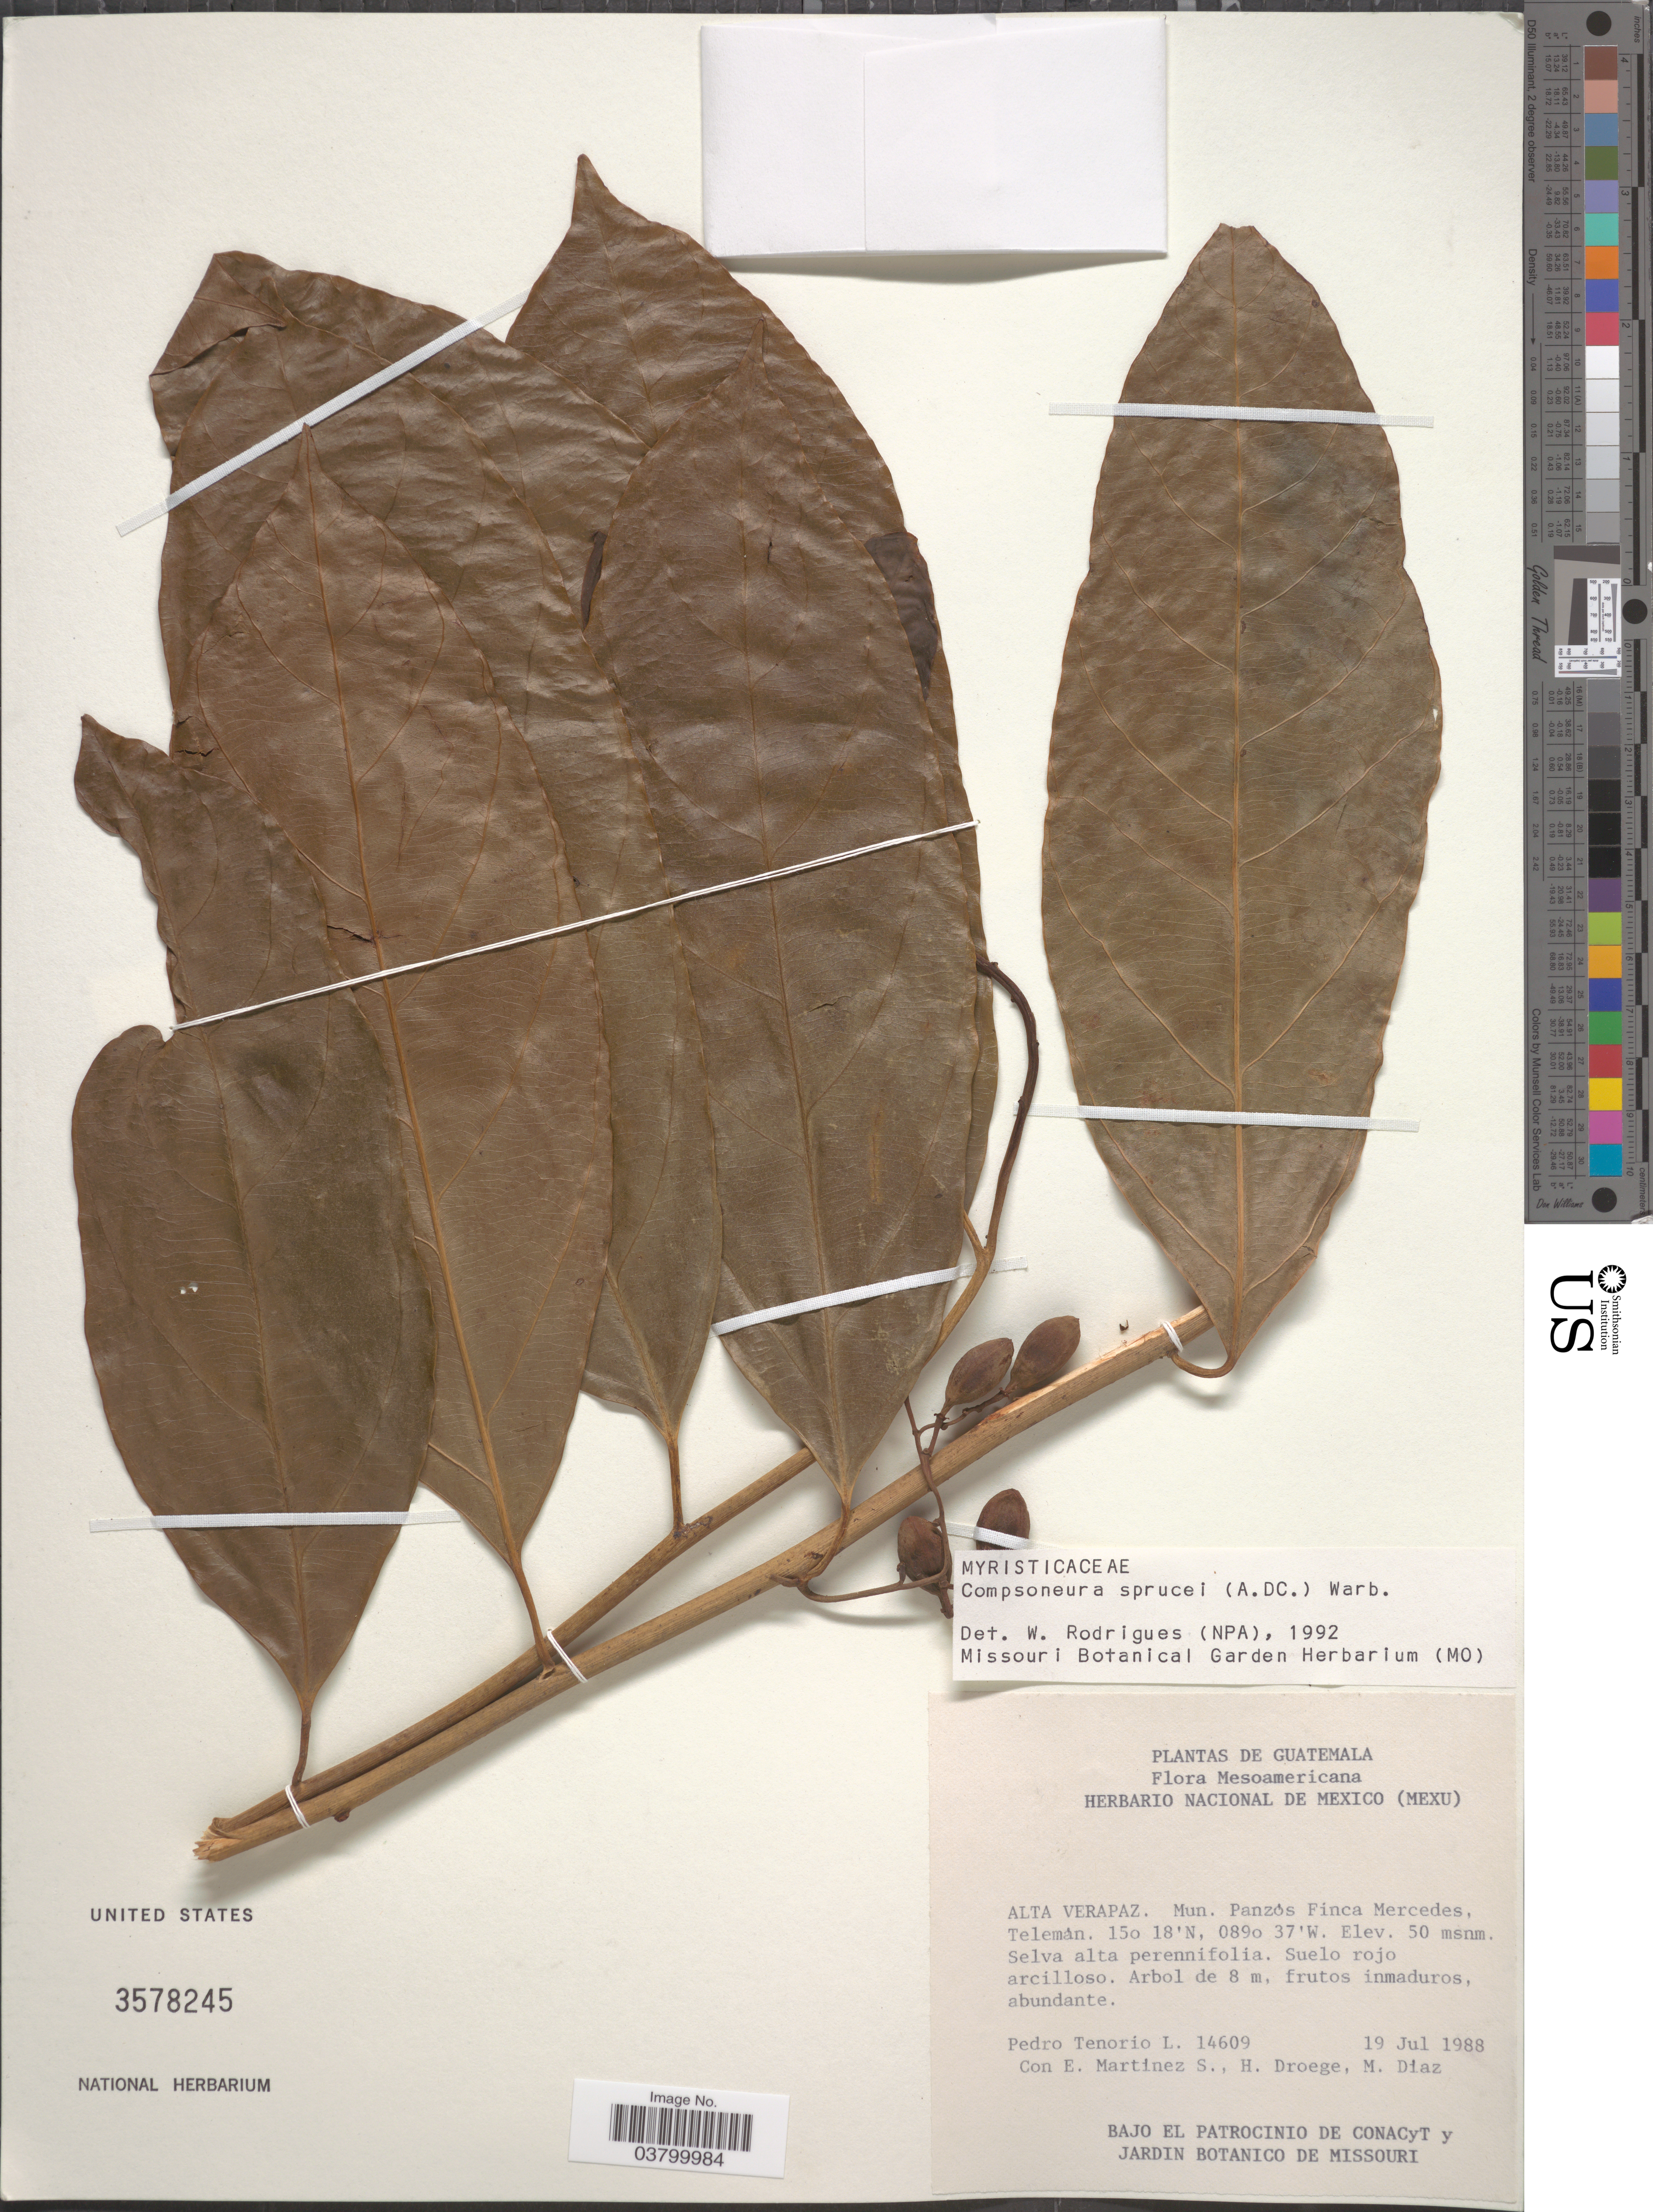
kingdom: Plantae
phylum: Tracheophyta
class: Magnoliopsida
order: Magnoliales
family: Myristicaceae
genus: Compsoneura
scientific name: Compsoneura sprucei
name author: (A. DC.) Warb.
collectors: P. Tenorio L., E. M. Martínez S., H. Droege & M. Diaz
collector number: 14609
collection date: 1988-07-19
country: Guatemala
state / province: Alta Verapaz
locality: Mesoamericana. Mun. Panzós Finca Mercedes, Telemán.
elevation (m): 50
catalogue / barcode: US 3578245